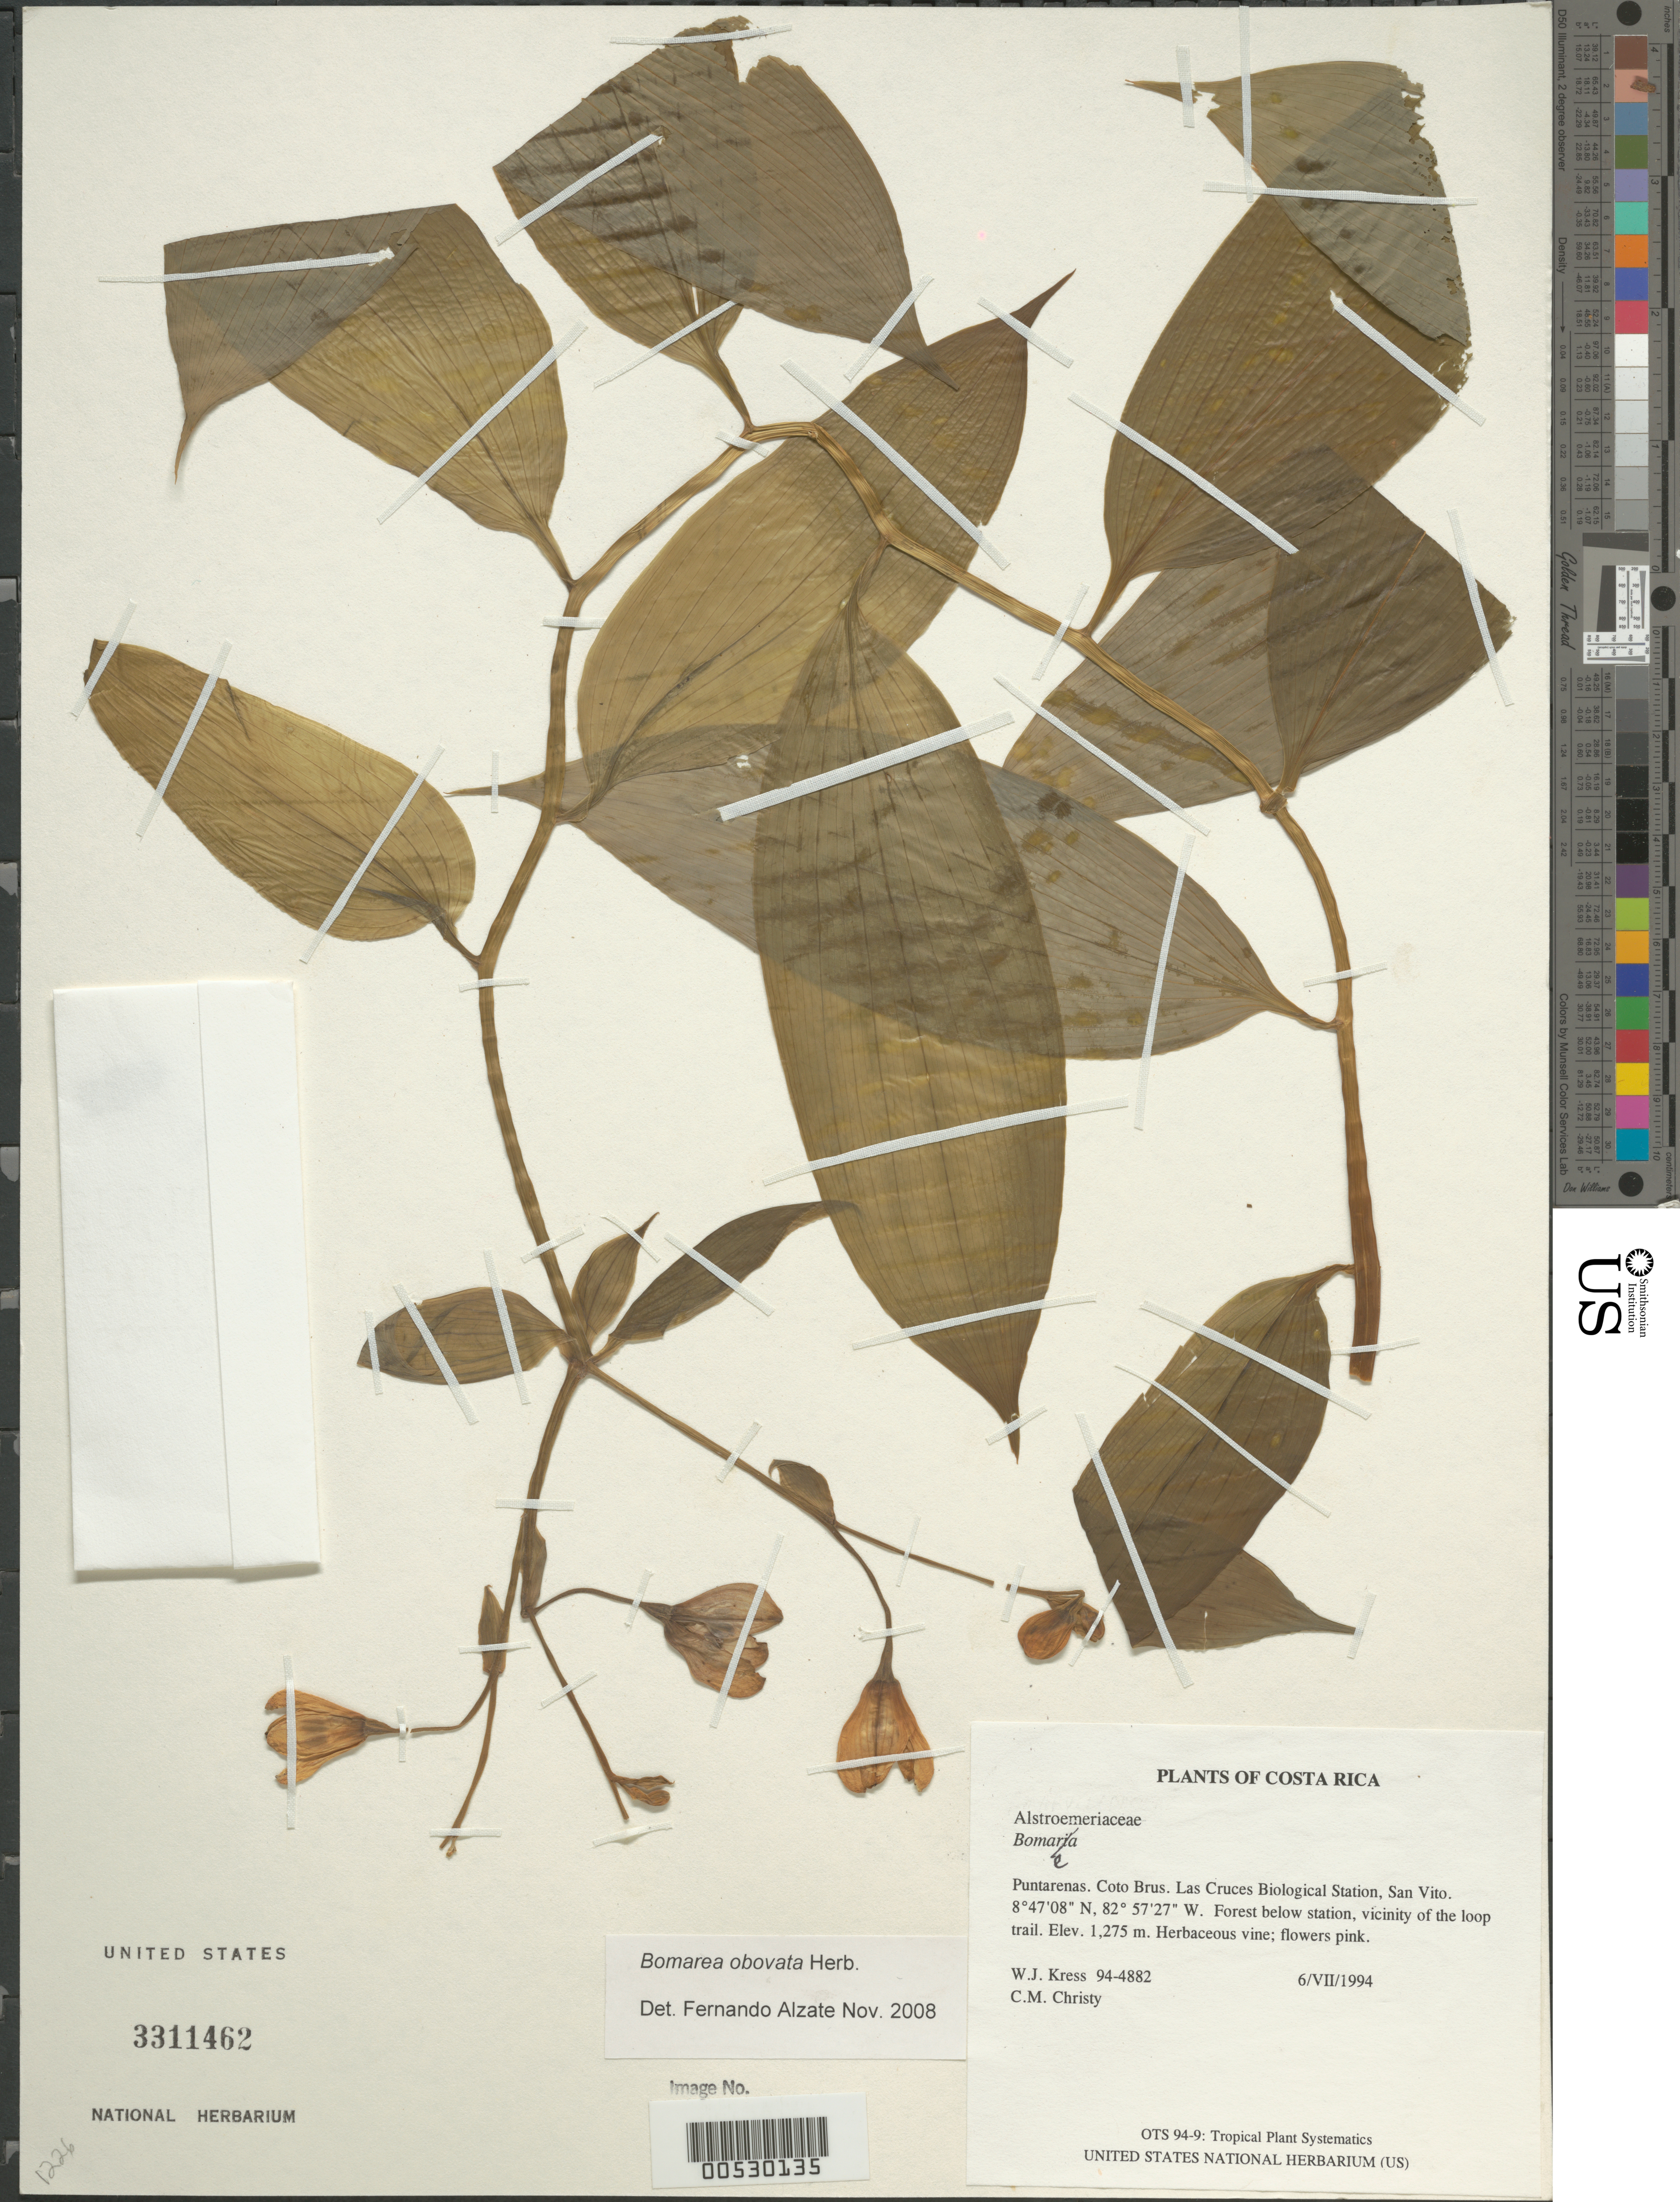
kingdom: Plantae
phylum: Tracheophyta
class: Liliopsida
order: Liliales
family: Alstroemeriaceae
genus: Bomarea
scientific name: Bomarea obovata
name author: Herb.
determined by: Alzate, F.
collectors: W. J. Kress & C. M. Christy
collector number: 94-4882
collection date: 1994-07-06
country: Costa Rica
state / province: Puntarenas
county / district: Coto Brus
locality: Las Cruces Biological Station, San Vito. Forest below station, vicinity of the loop trail.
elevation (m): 1275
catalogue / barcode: US 3311462